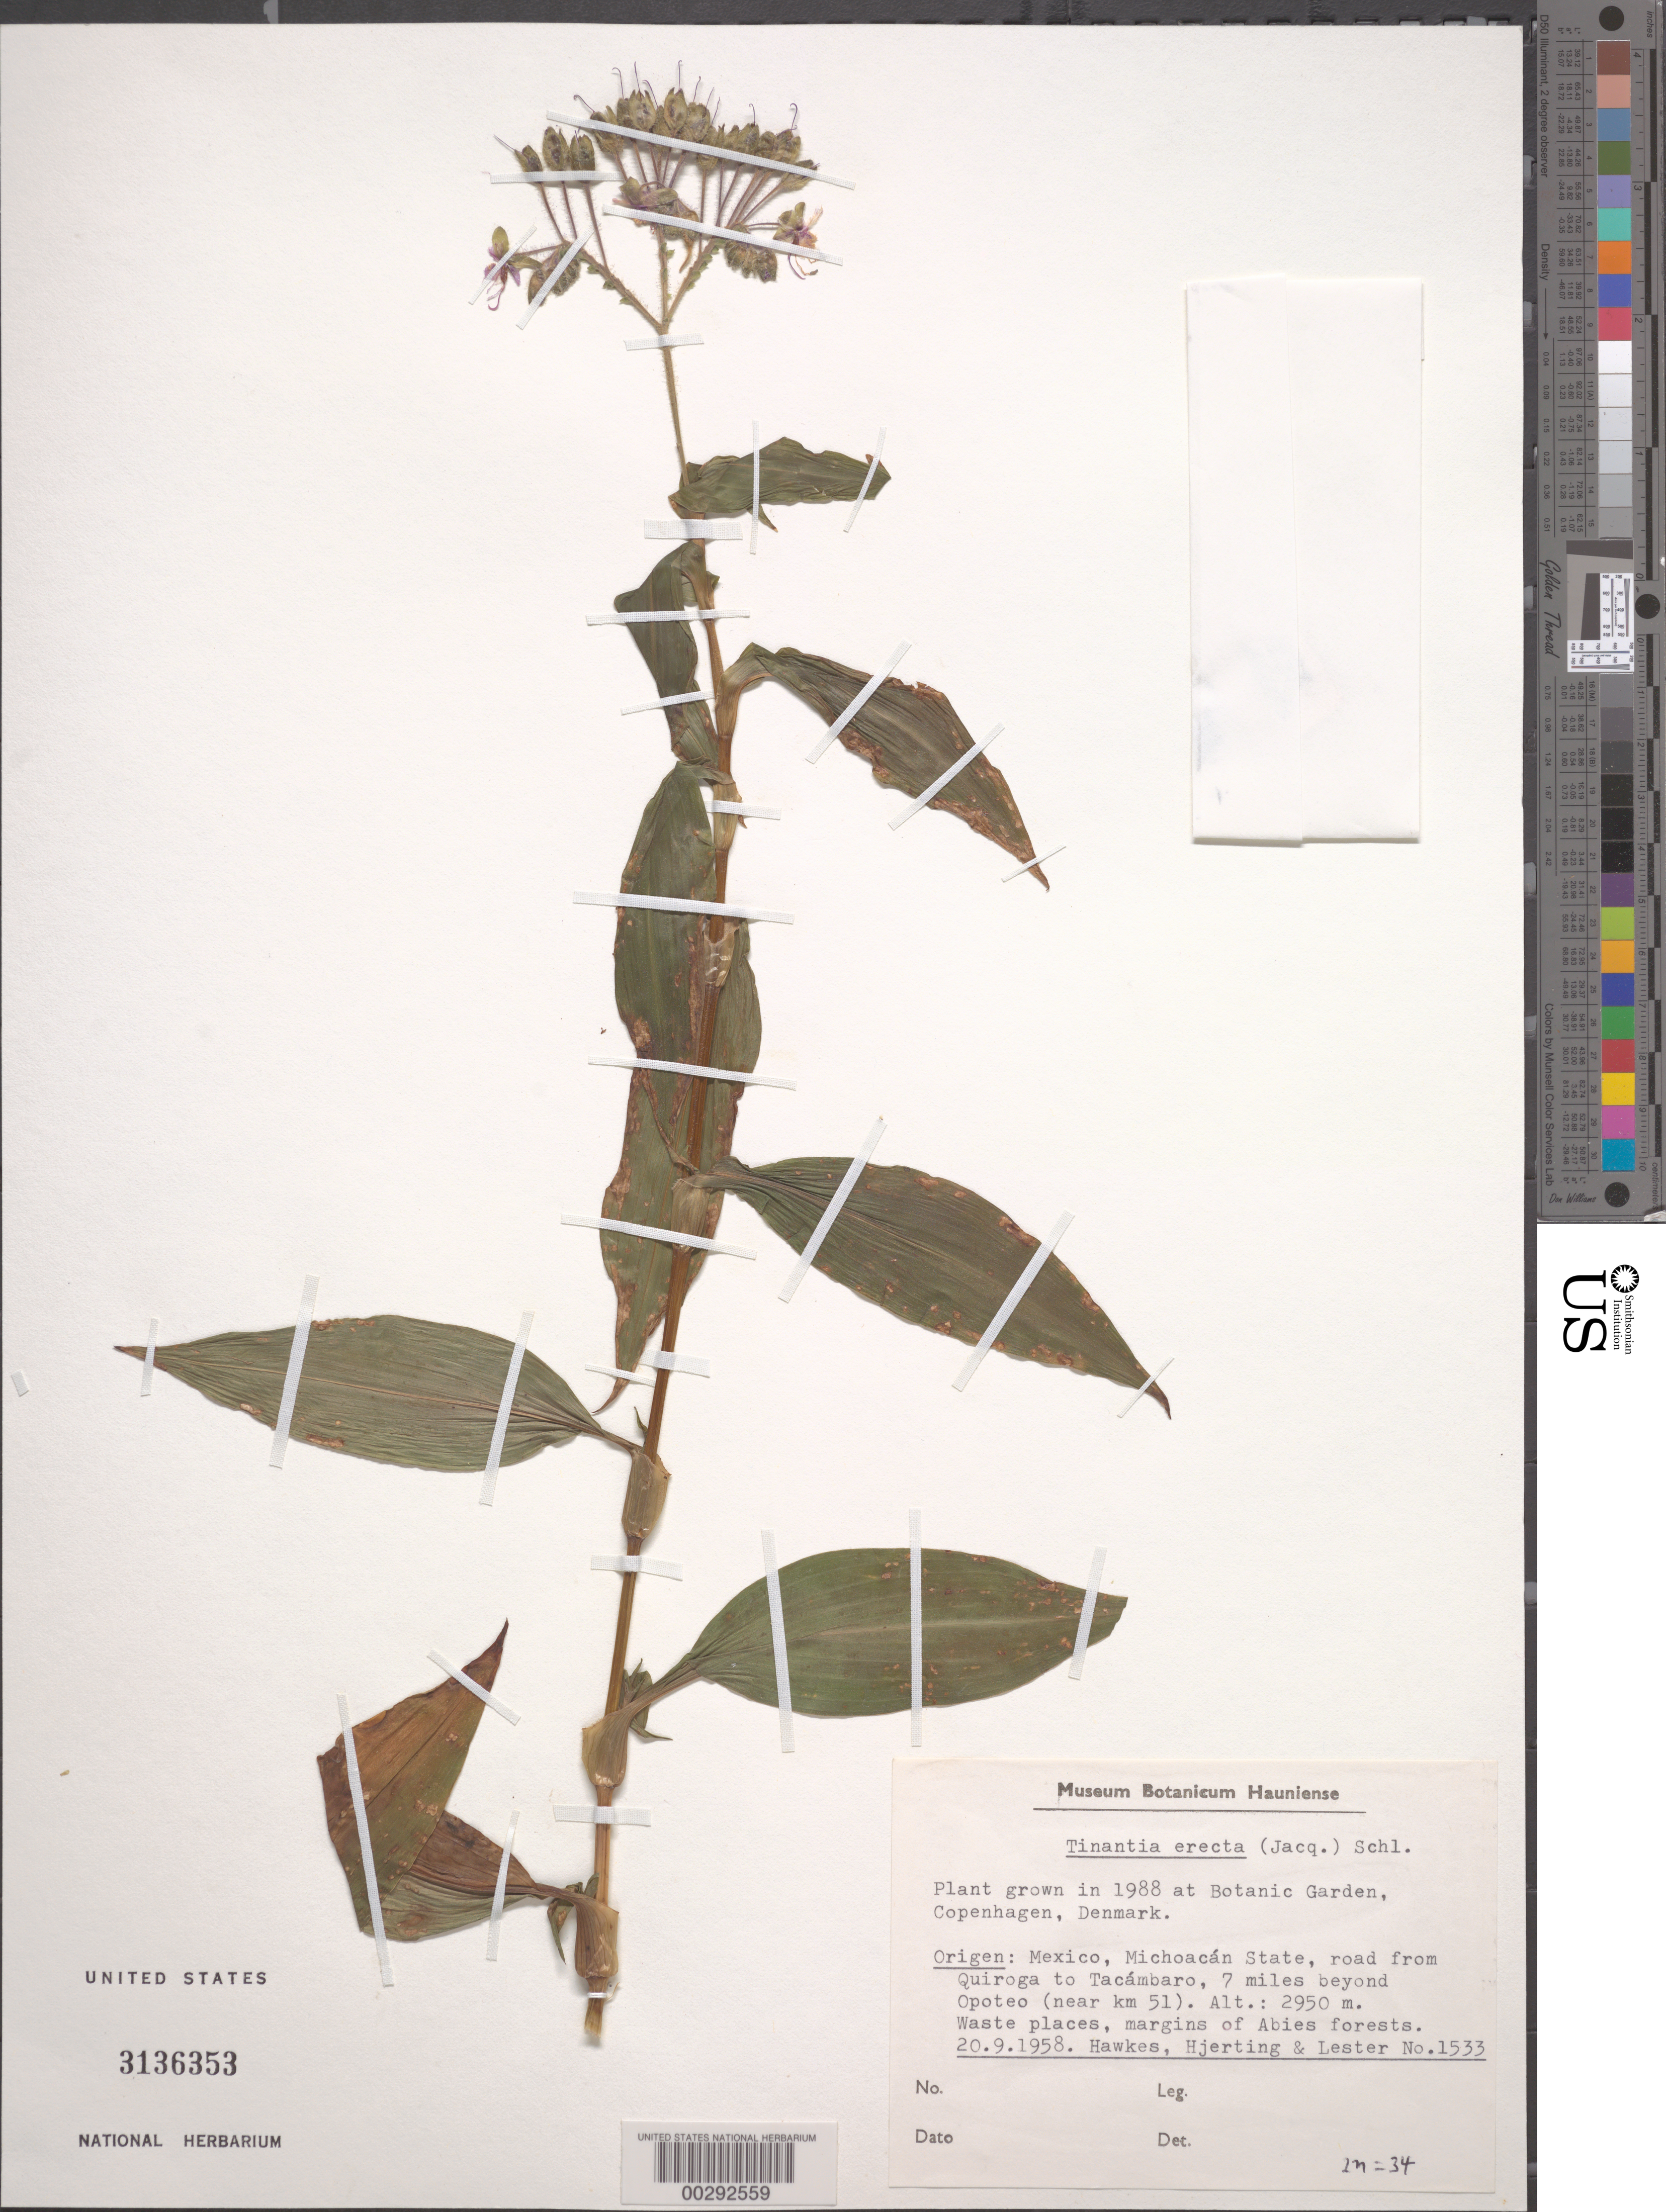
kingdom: Plantae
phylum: Tracheophyta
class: Liliopsida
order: Commelinales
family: Commelinaceae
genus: Tinantia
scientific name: Tinantia erecta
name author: (Jacq.) Fenzl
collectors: J. Hawkes, J. P. Hjerting & -- Lester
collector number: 1533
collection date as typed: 20 Sep 1958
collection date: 1958-09-20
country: Mexico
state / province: Michoacán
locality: Squiroga to tacambaro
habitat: Waste places margins of abies forest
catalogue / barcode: US 3136353